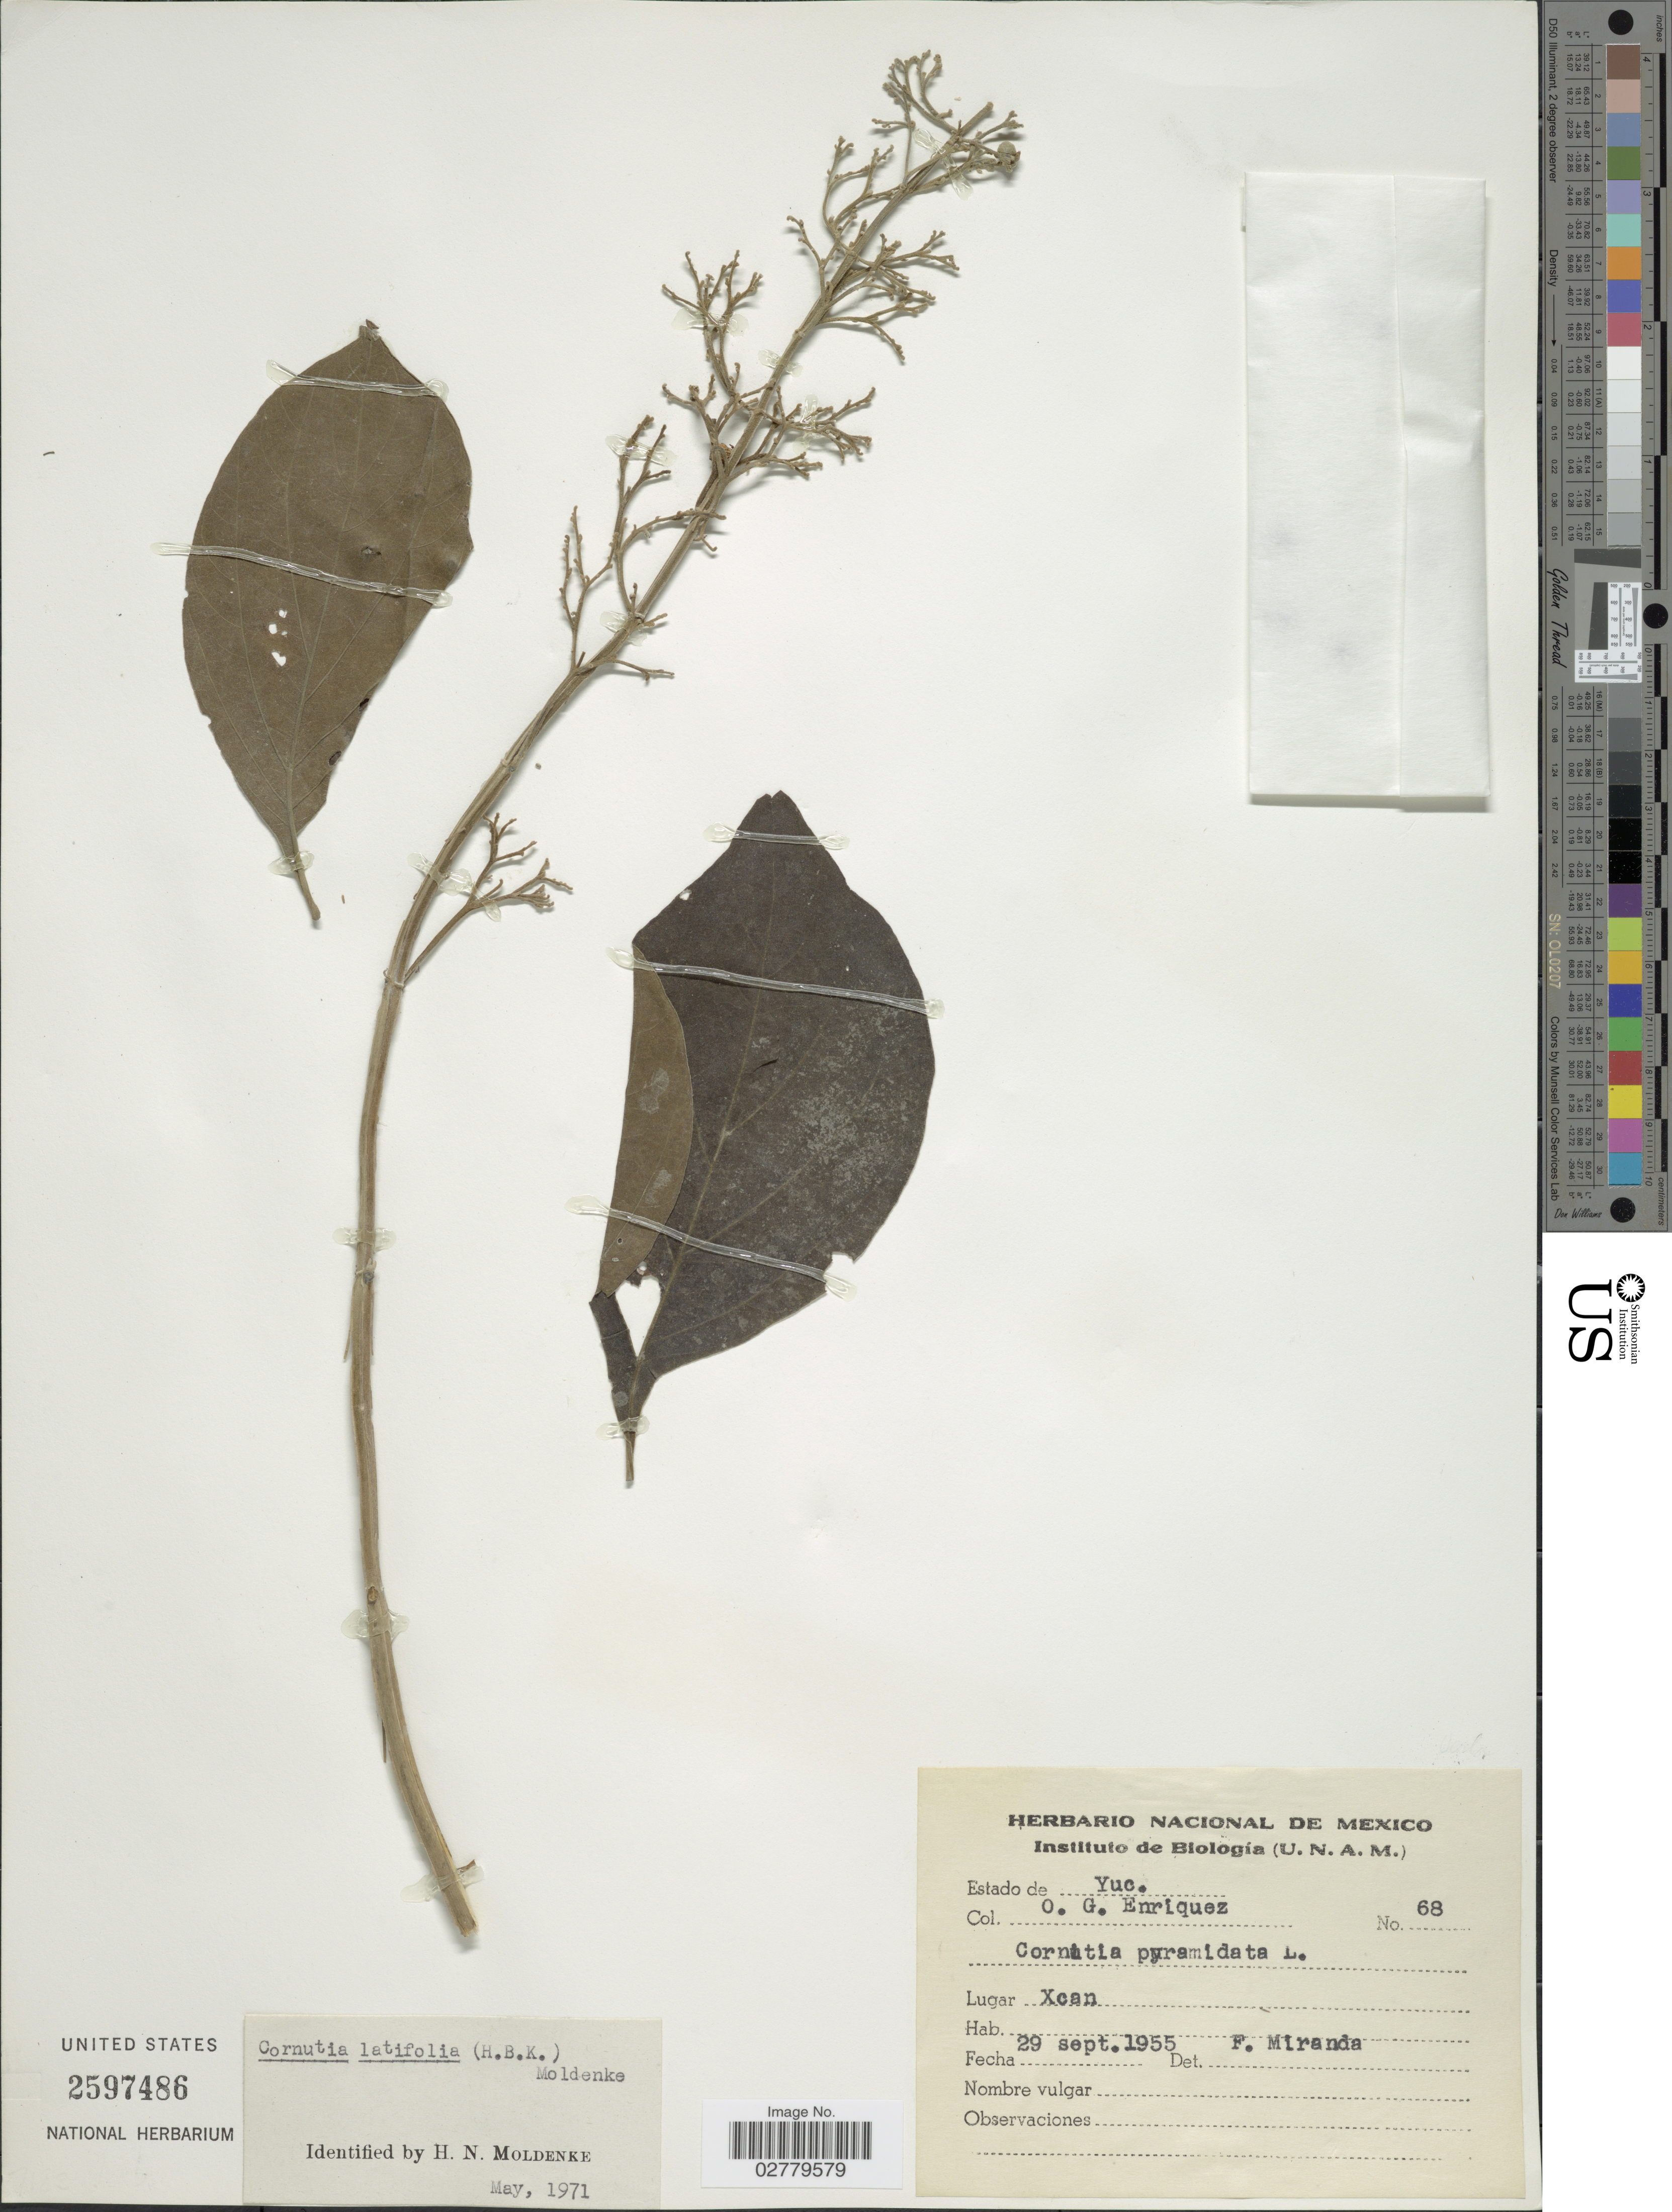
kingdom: Plantae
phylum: Tracheophyta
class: Magnoliopsida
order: Lamiales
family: Lamiaceae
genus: Cornutia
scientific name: Cornutia latifolia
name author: (Kunth) Moldenke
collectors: O. Enriquez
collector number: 68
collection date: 1955-09-29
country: Mexico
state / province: Yucatán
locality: Xcan.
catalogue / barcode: US 2597486